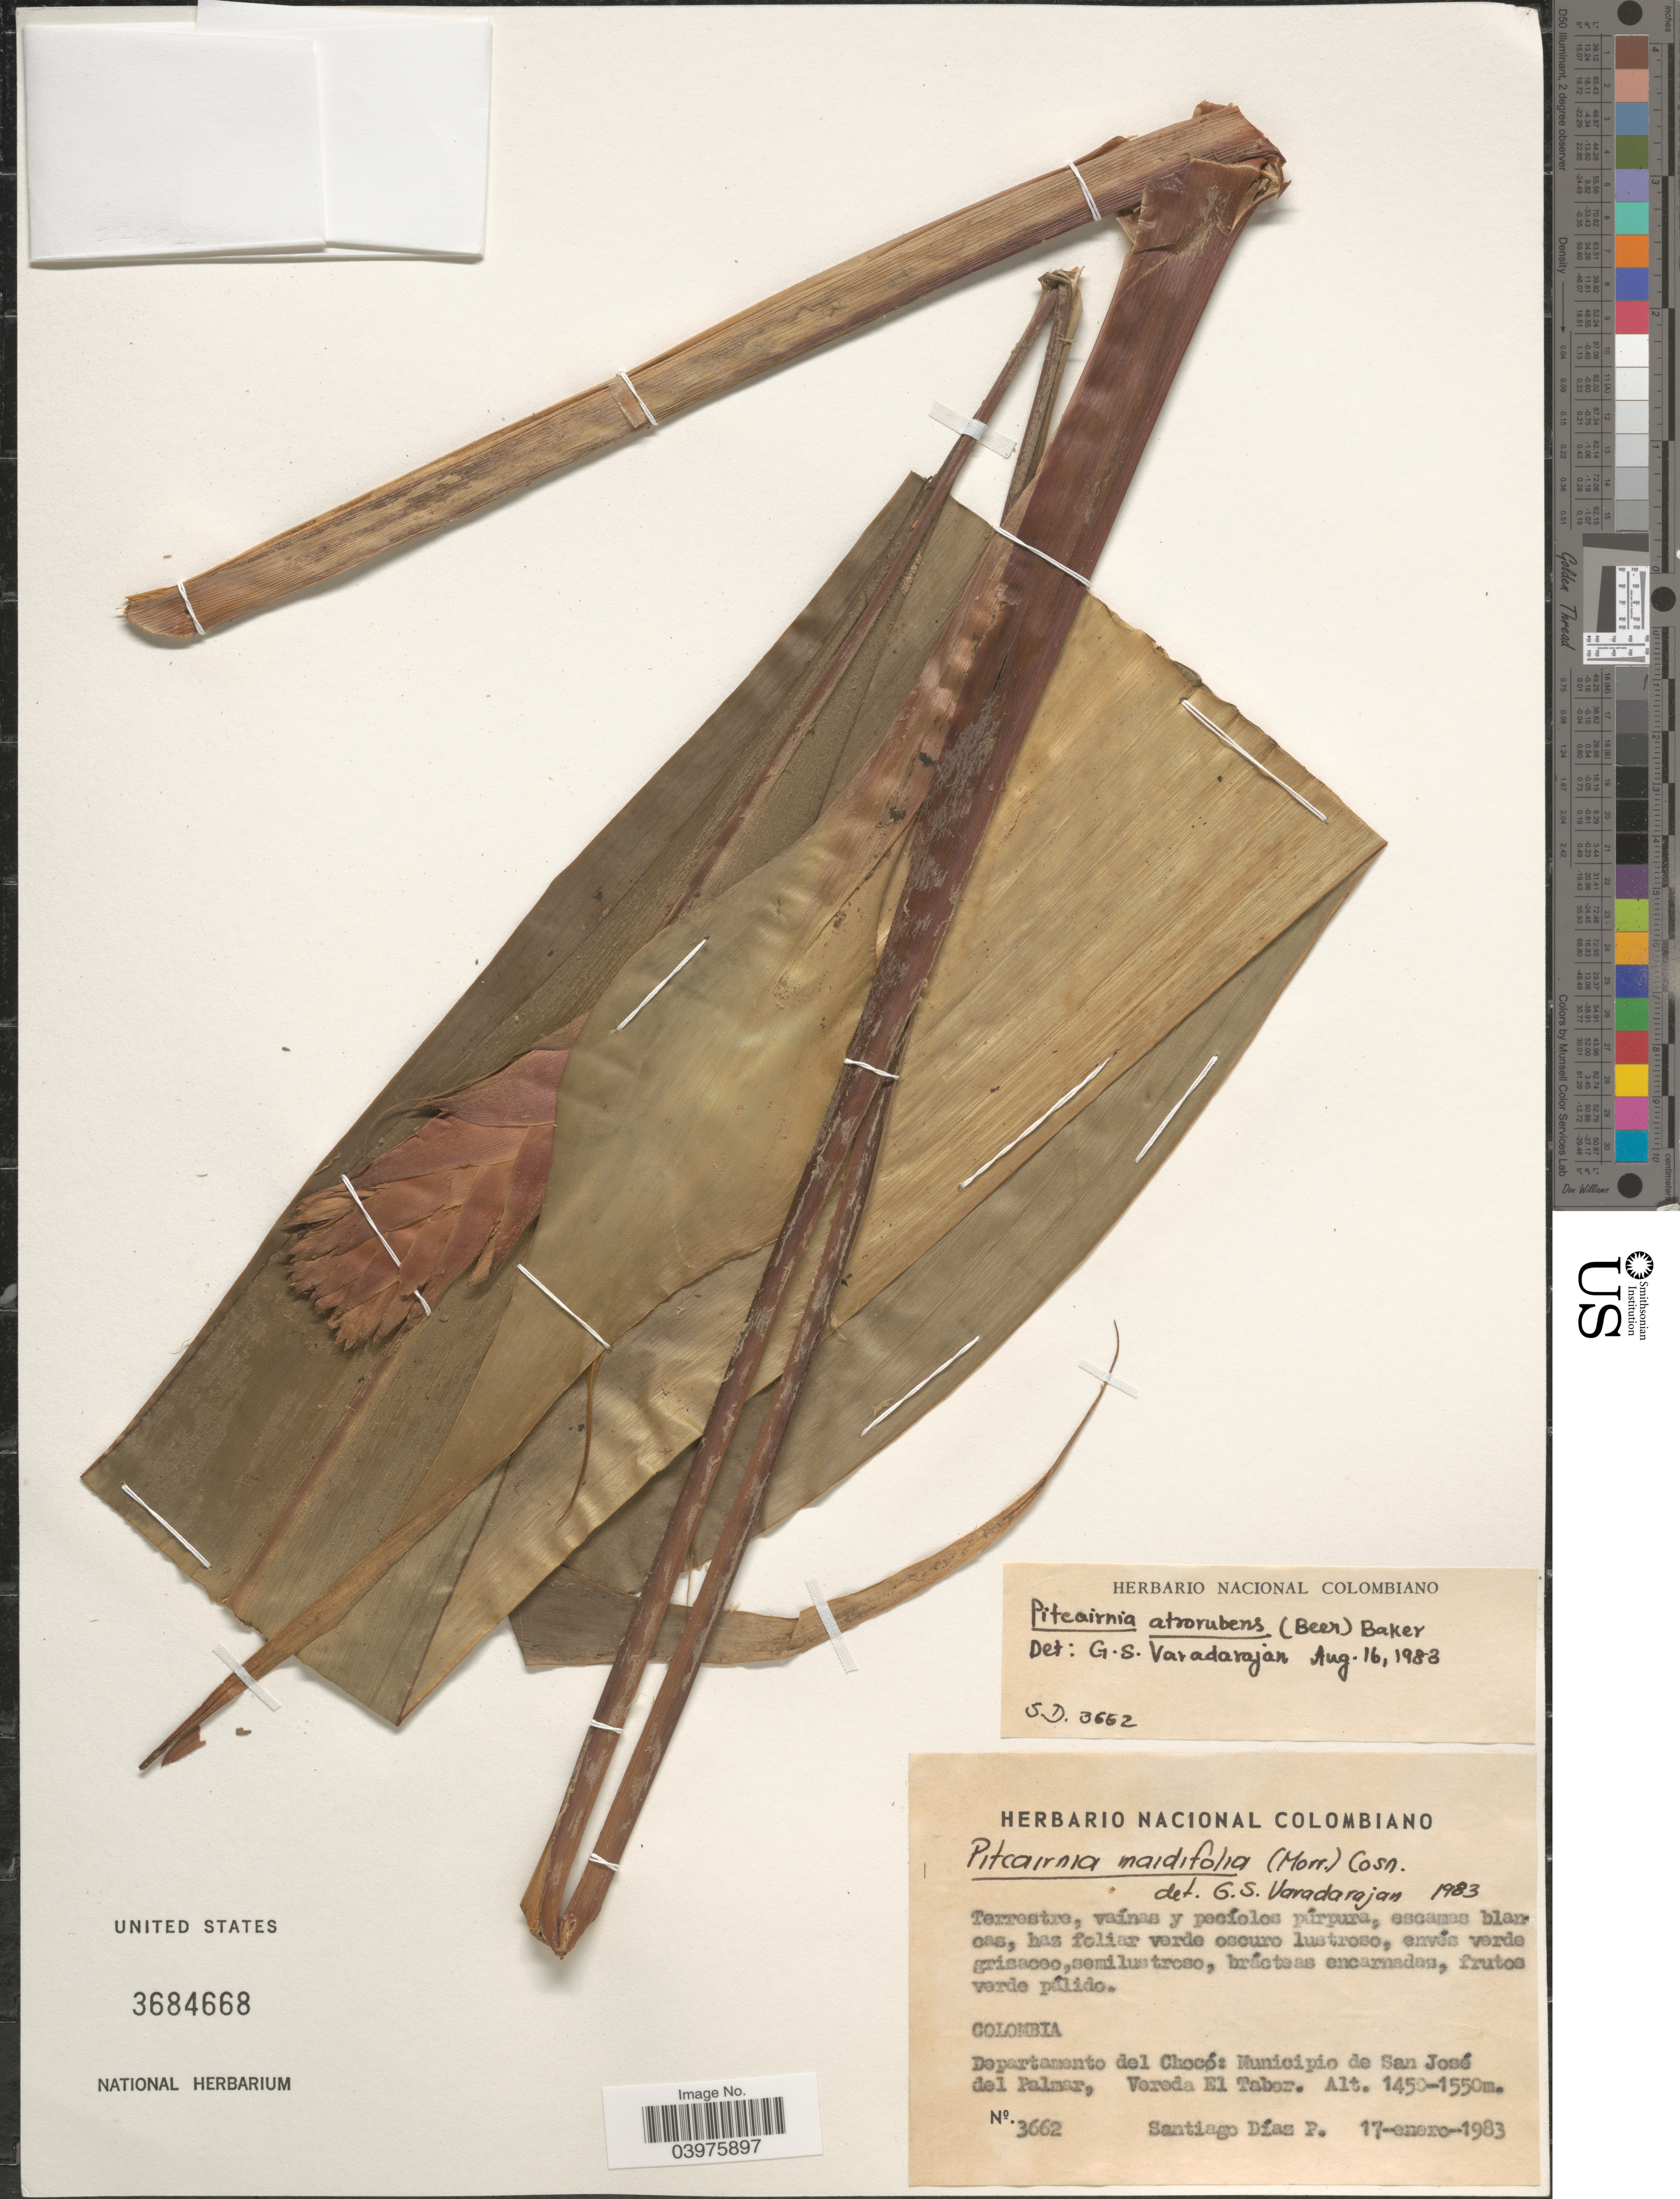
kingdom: Plantae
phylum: Tracheophyta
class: Liliopsida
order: Poales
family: Bromeliaceae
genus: Pitcairnia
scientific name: Pitcairnia atrorubens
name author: (Beer) Baker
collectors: S. Dias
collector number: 3662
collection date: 1983-01-17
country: Colombia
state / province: Chocó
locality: Departamento del Chocó: Municipio de San José del Palmar, Vereda El Tabor.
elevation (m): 1450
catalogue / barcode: US 3684668